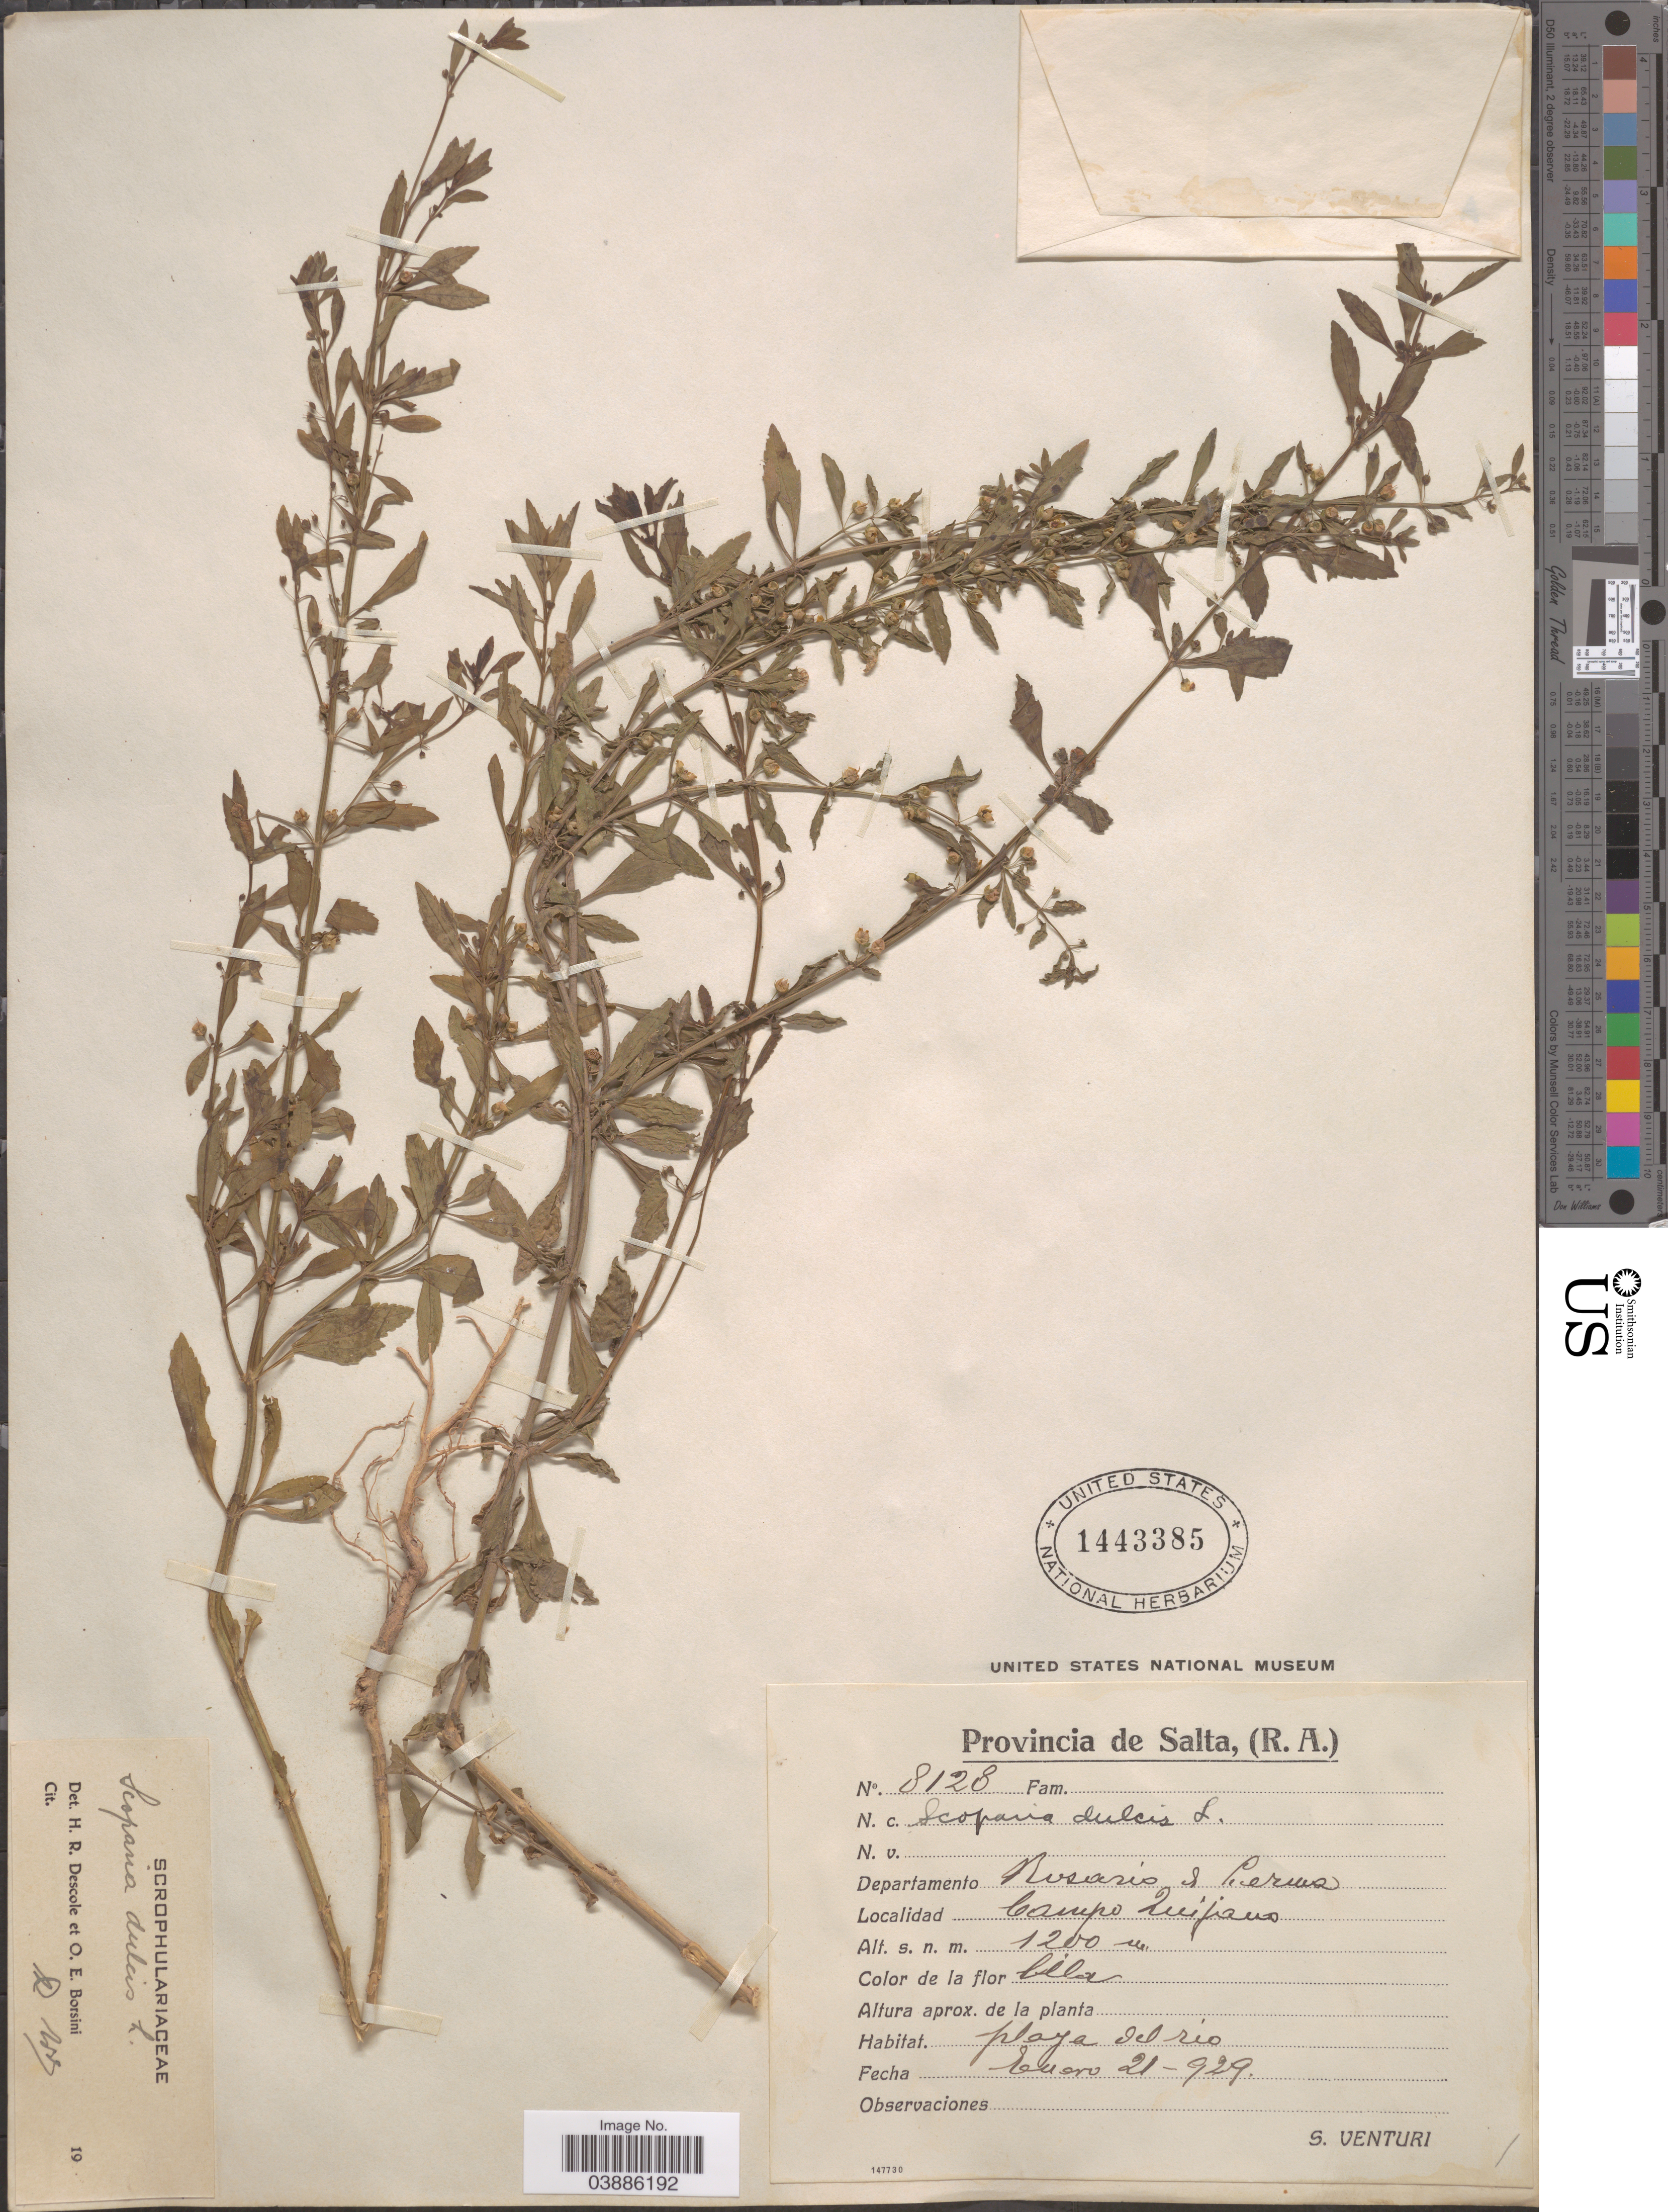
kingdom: Plantae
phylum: Tracheophyta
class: Magnoliopsida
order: Lamiales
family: Plantaginaceae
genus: Scoparia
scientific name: Scoparia dulcis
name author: L.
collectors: S. Venturi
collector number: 8128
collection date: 1929-01-21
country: Argentina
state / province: Salta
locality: Departamento Rosario de Lerma. Campo Quijiano.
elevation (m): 1200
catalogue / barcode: US 1443385